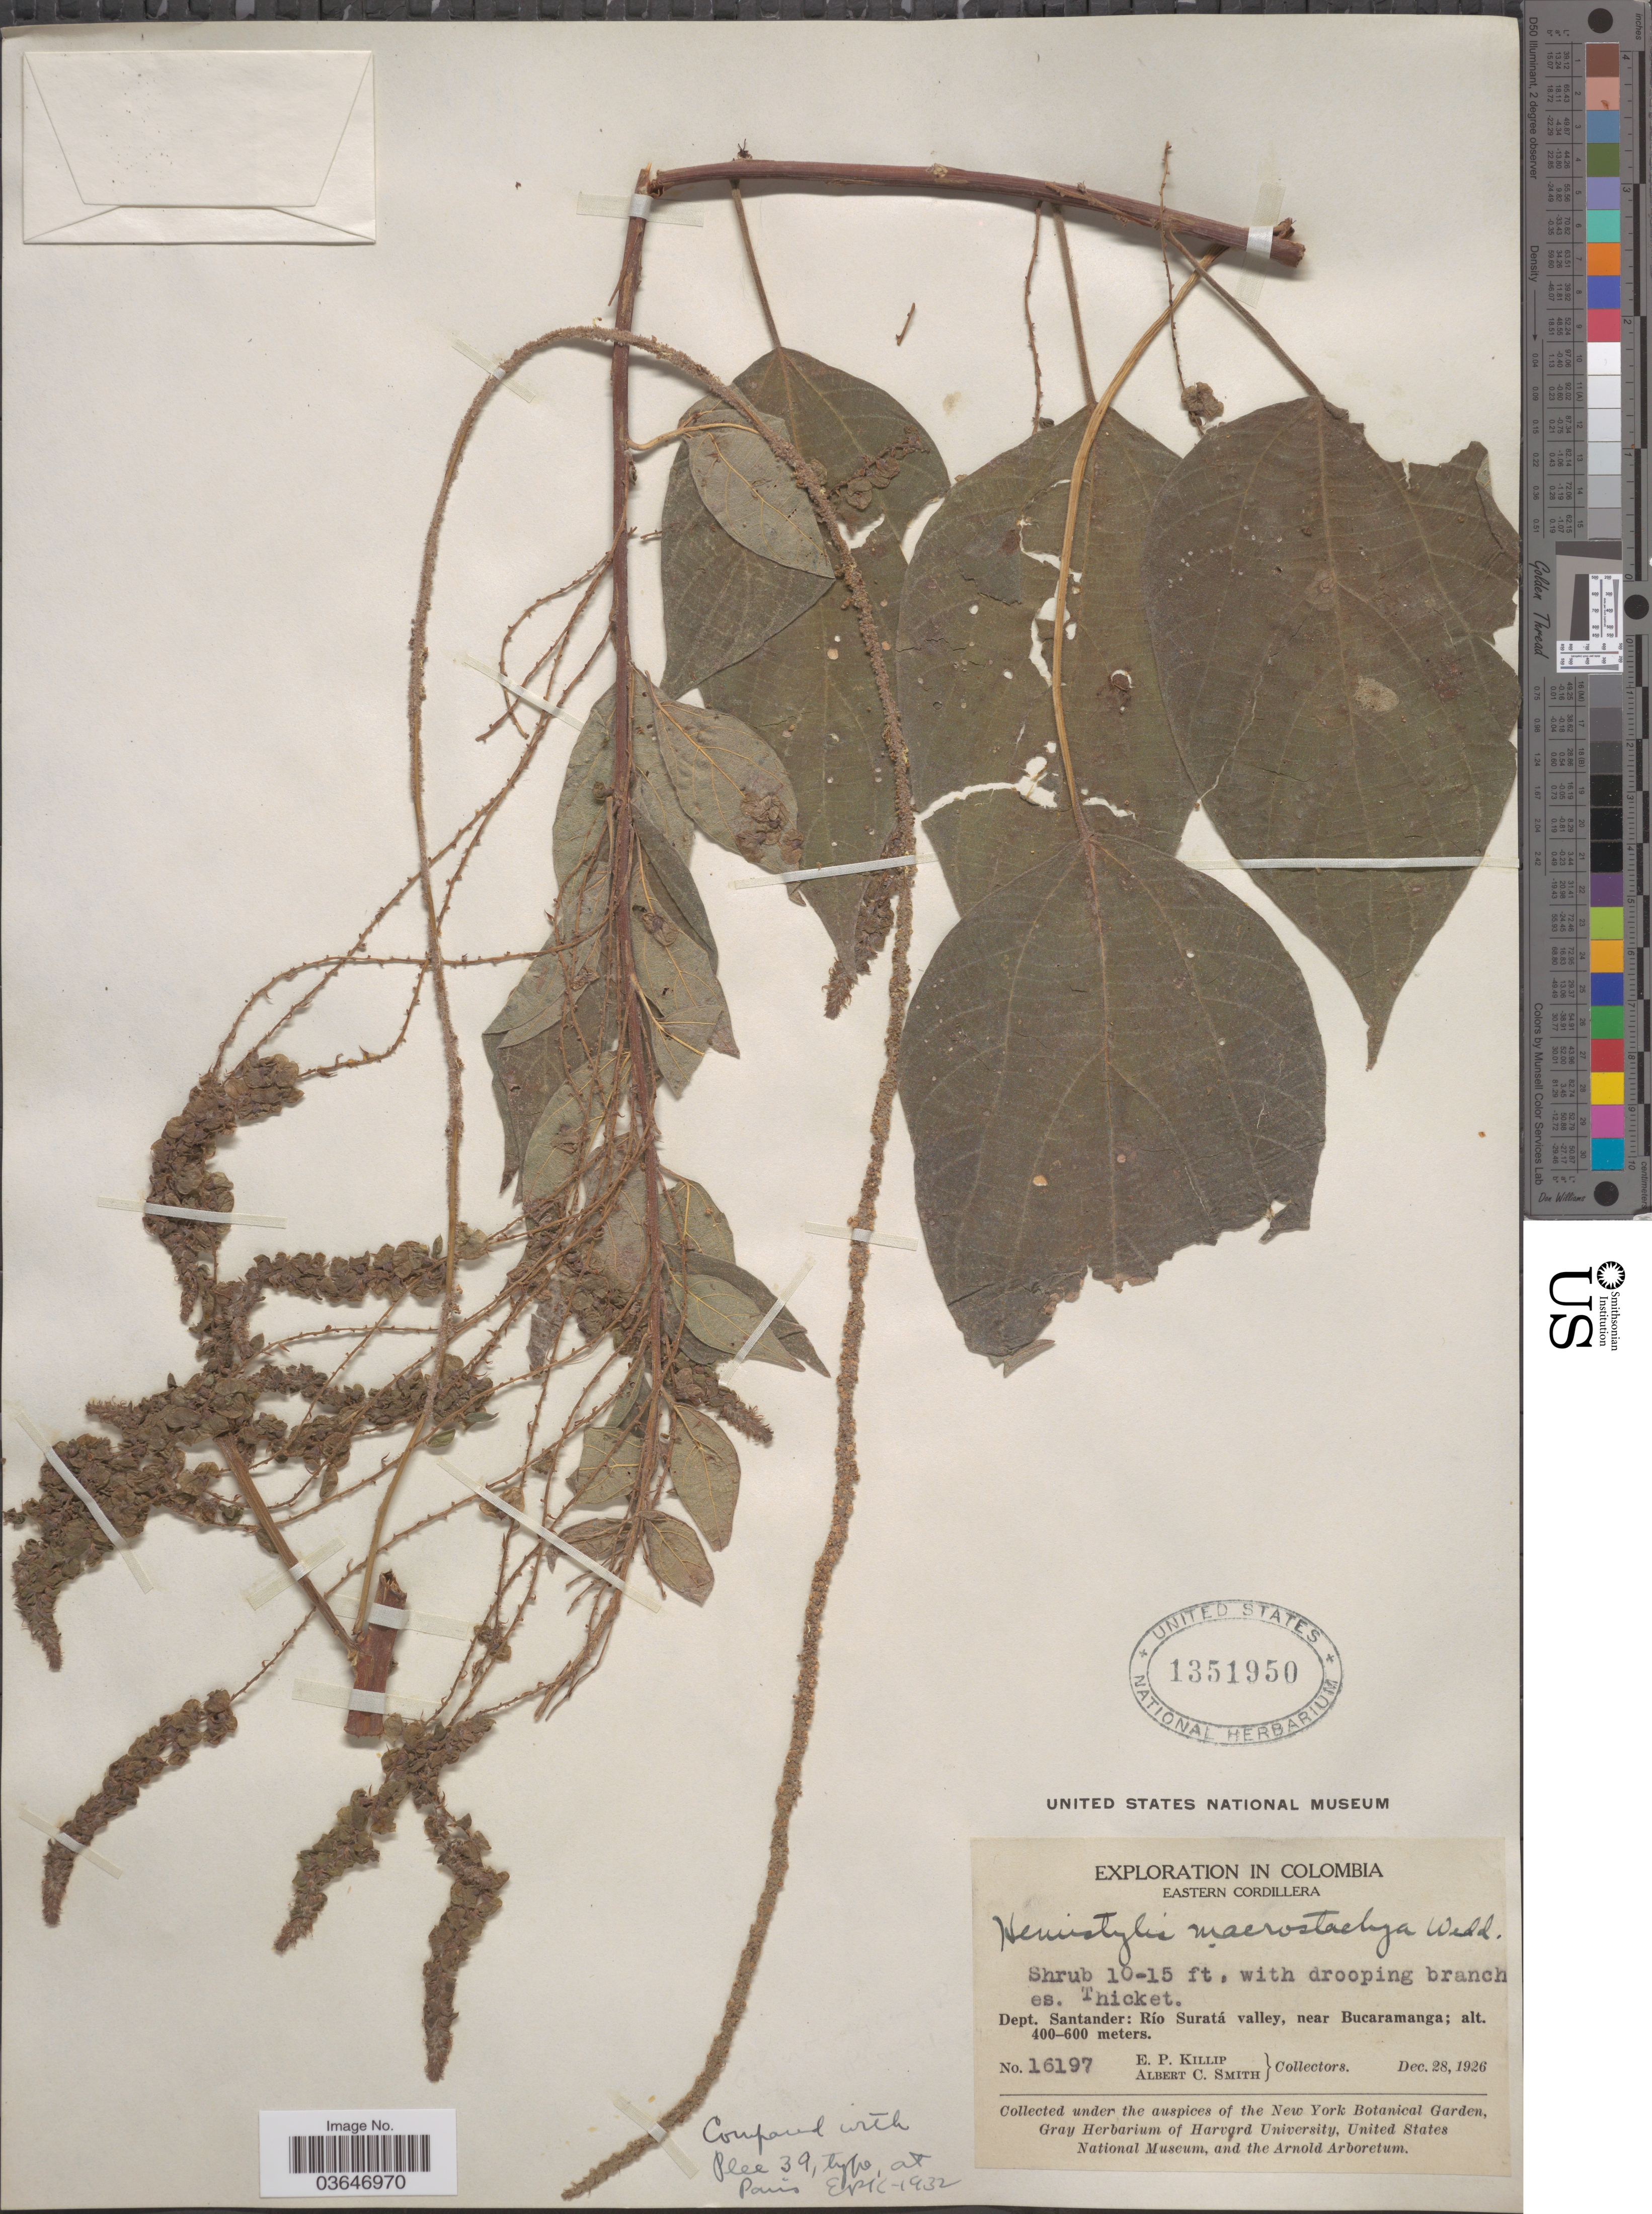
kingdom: Plantae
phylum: Tracheophyta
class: Magnoliopsida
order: Rosales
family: Urticaceae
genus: Hemistylus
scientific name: Hemistylus macrostachya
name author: Wedd.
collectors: E. P. Killip & A. C. Smith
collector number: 16197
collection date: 1926-12-28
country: Colombia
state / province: Santander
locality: Eastern Cordillera. Dept. Santander: Río Suratá valley, near Bucaramanga.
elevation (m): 400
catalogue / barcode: US 1351950